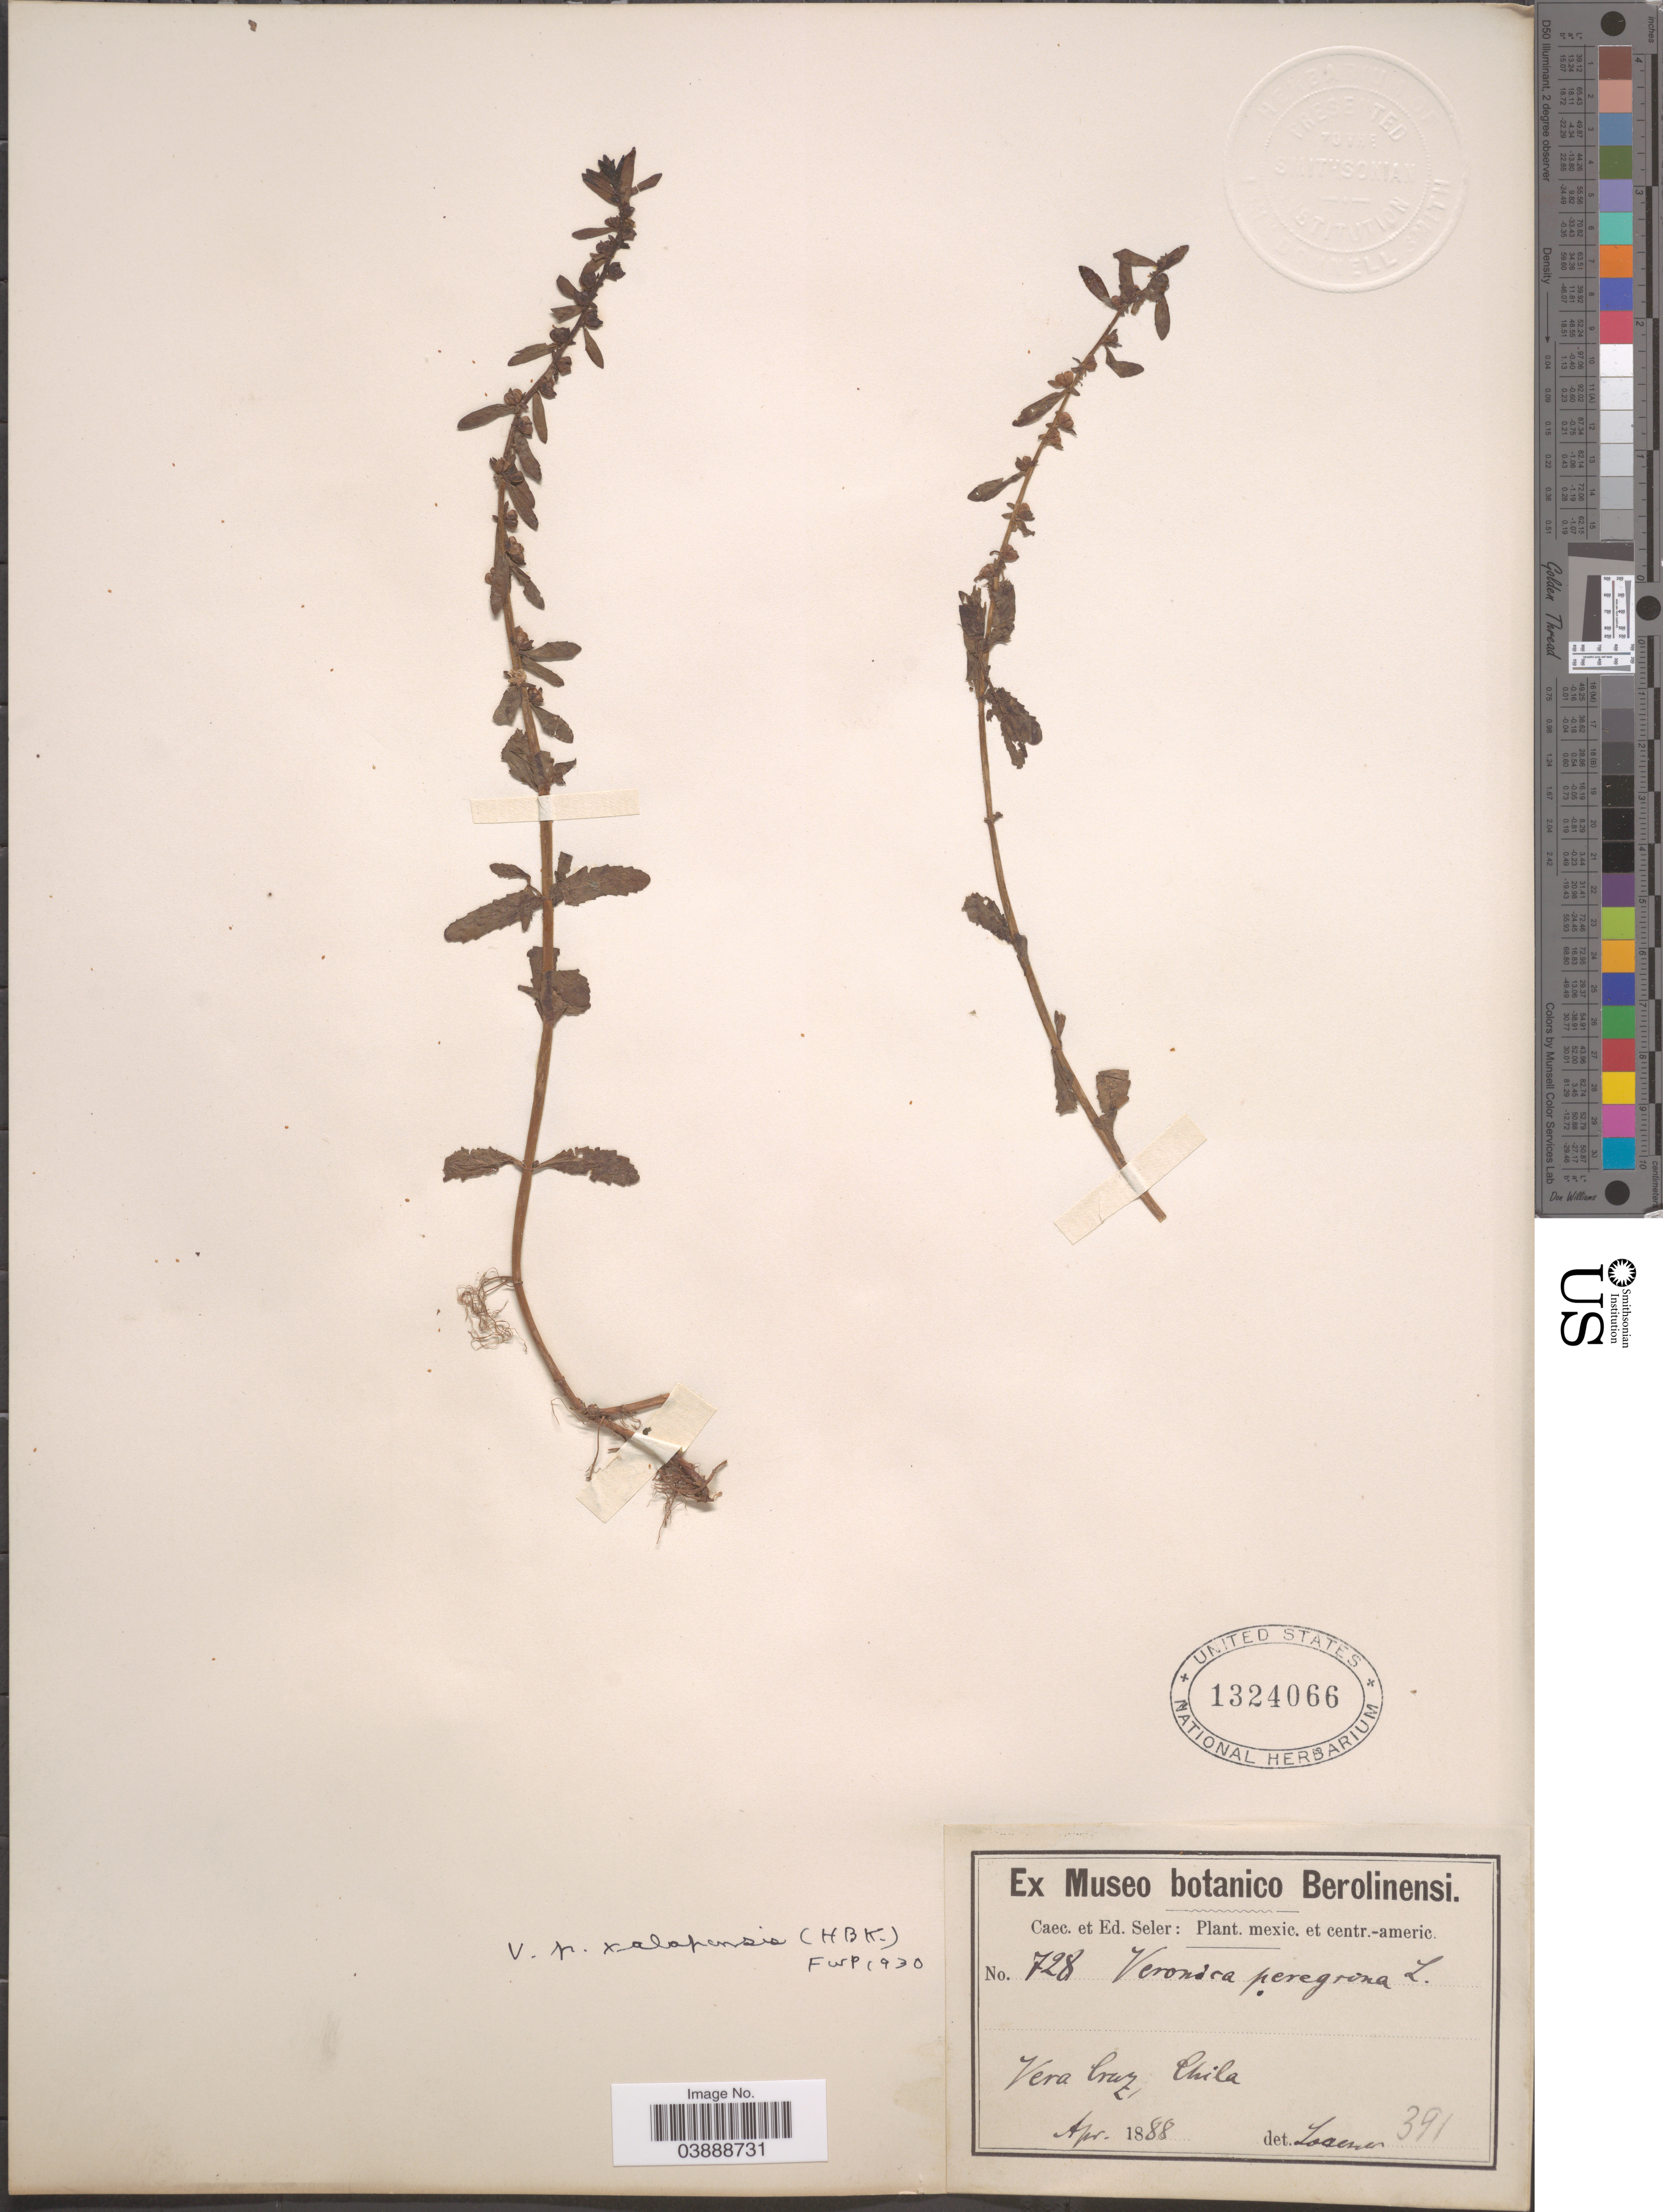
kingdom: Plantae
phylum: Tracheophyta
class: Magnoliopsida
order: Lamiales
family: Plantaginaceae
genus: Veronica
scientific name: Veronica peregrina subsp. xalapensis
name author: (Kunth) Pennell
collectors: C. Seler & E. G. Seler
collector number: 728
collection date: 1888-04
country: Mexico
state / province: Veracruz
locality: Vera Cruz, Chila.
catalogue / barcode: US 1324066